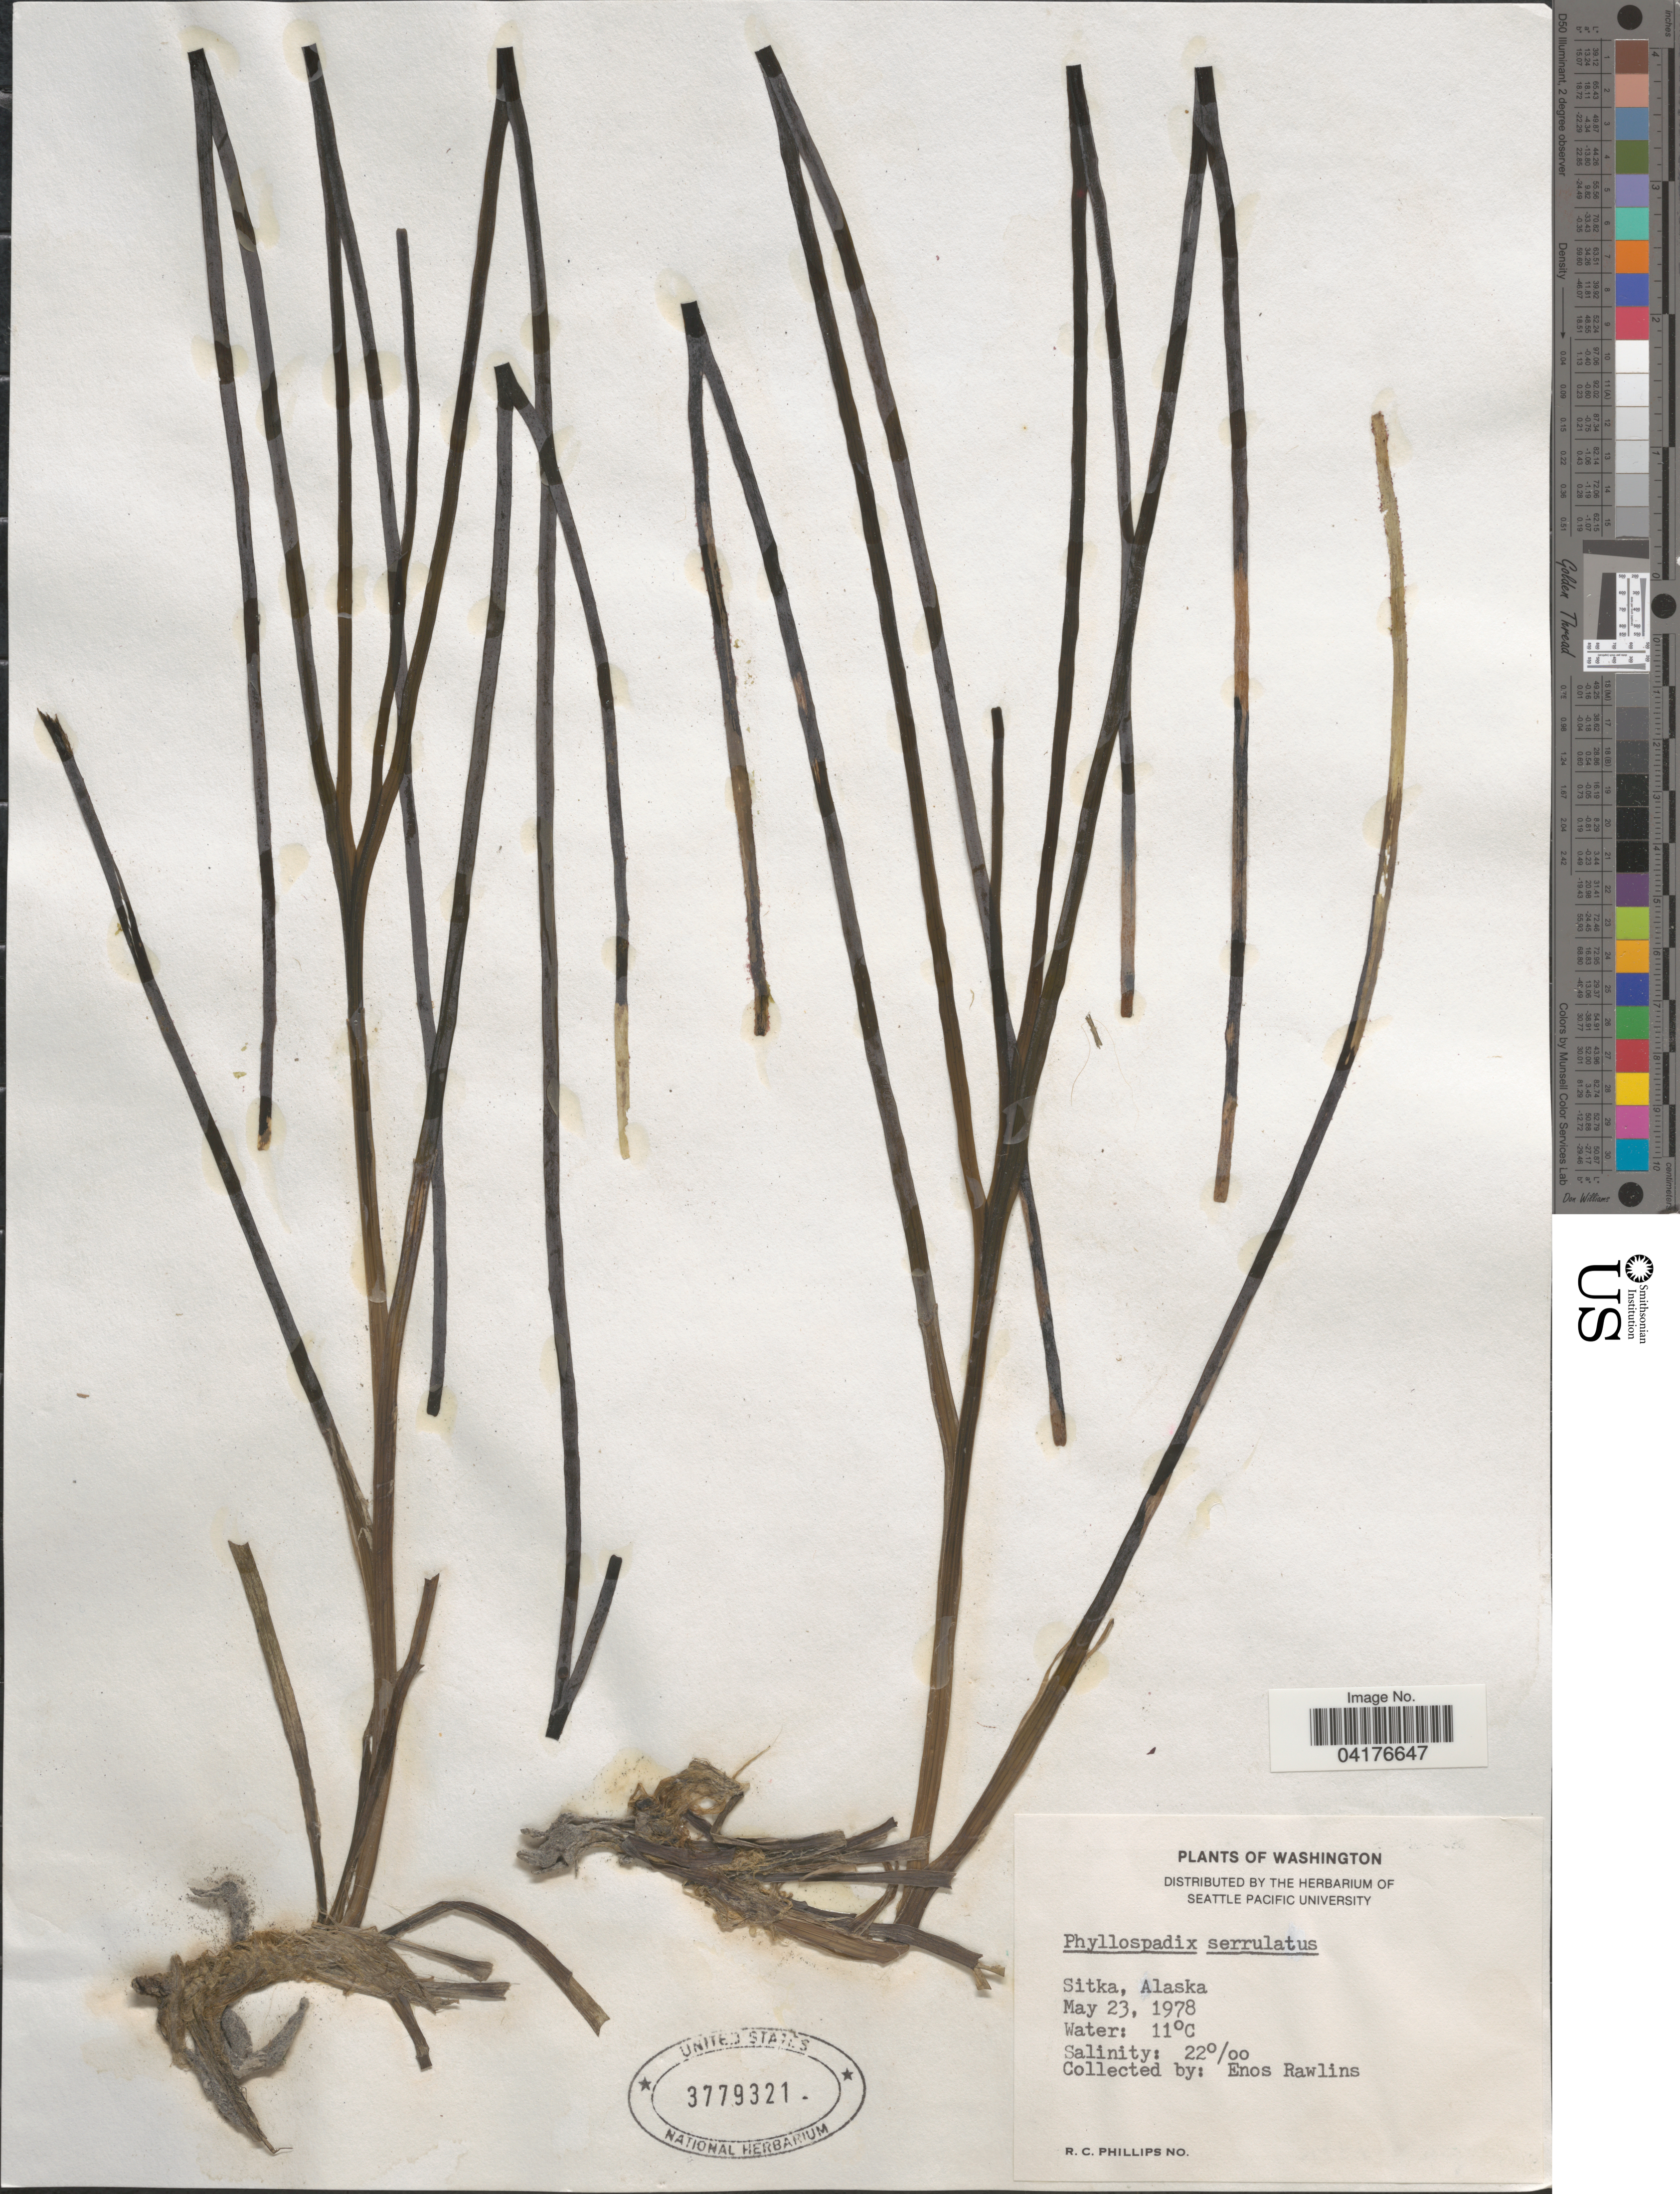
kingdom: Plantae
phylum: Tracheophyta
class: Liliopsida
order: Alismatales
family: Zosteraceae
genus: Phyllospadix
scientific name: Phyllospadix serrulatus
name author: Rupr.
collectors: E. Rawlins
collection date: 1978-05-23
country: United States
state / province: Alaska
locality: Sitka.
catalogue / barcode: US 3779321